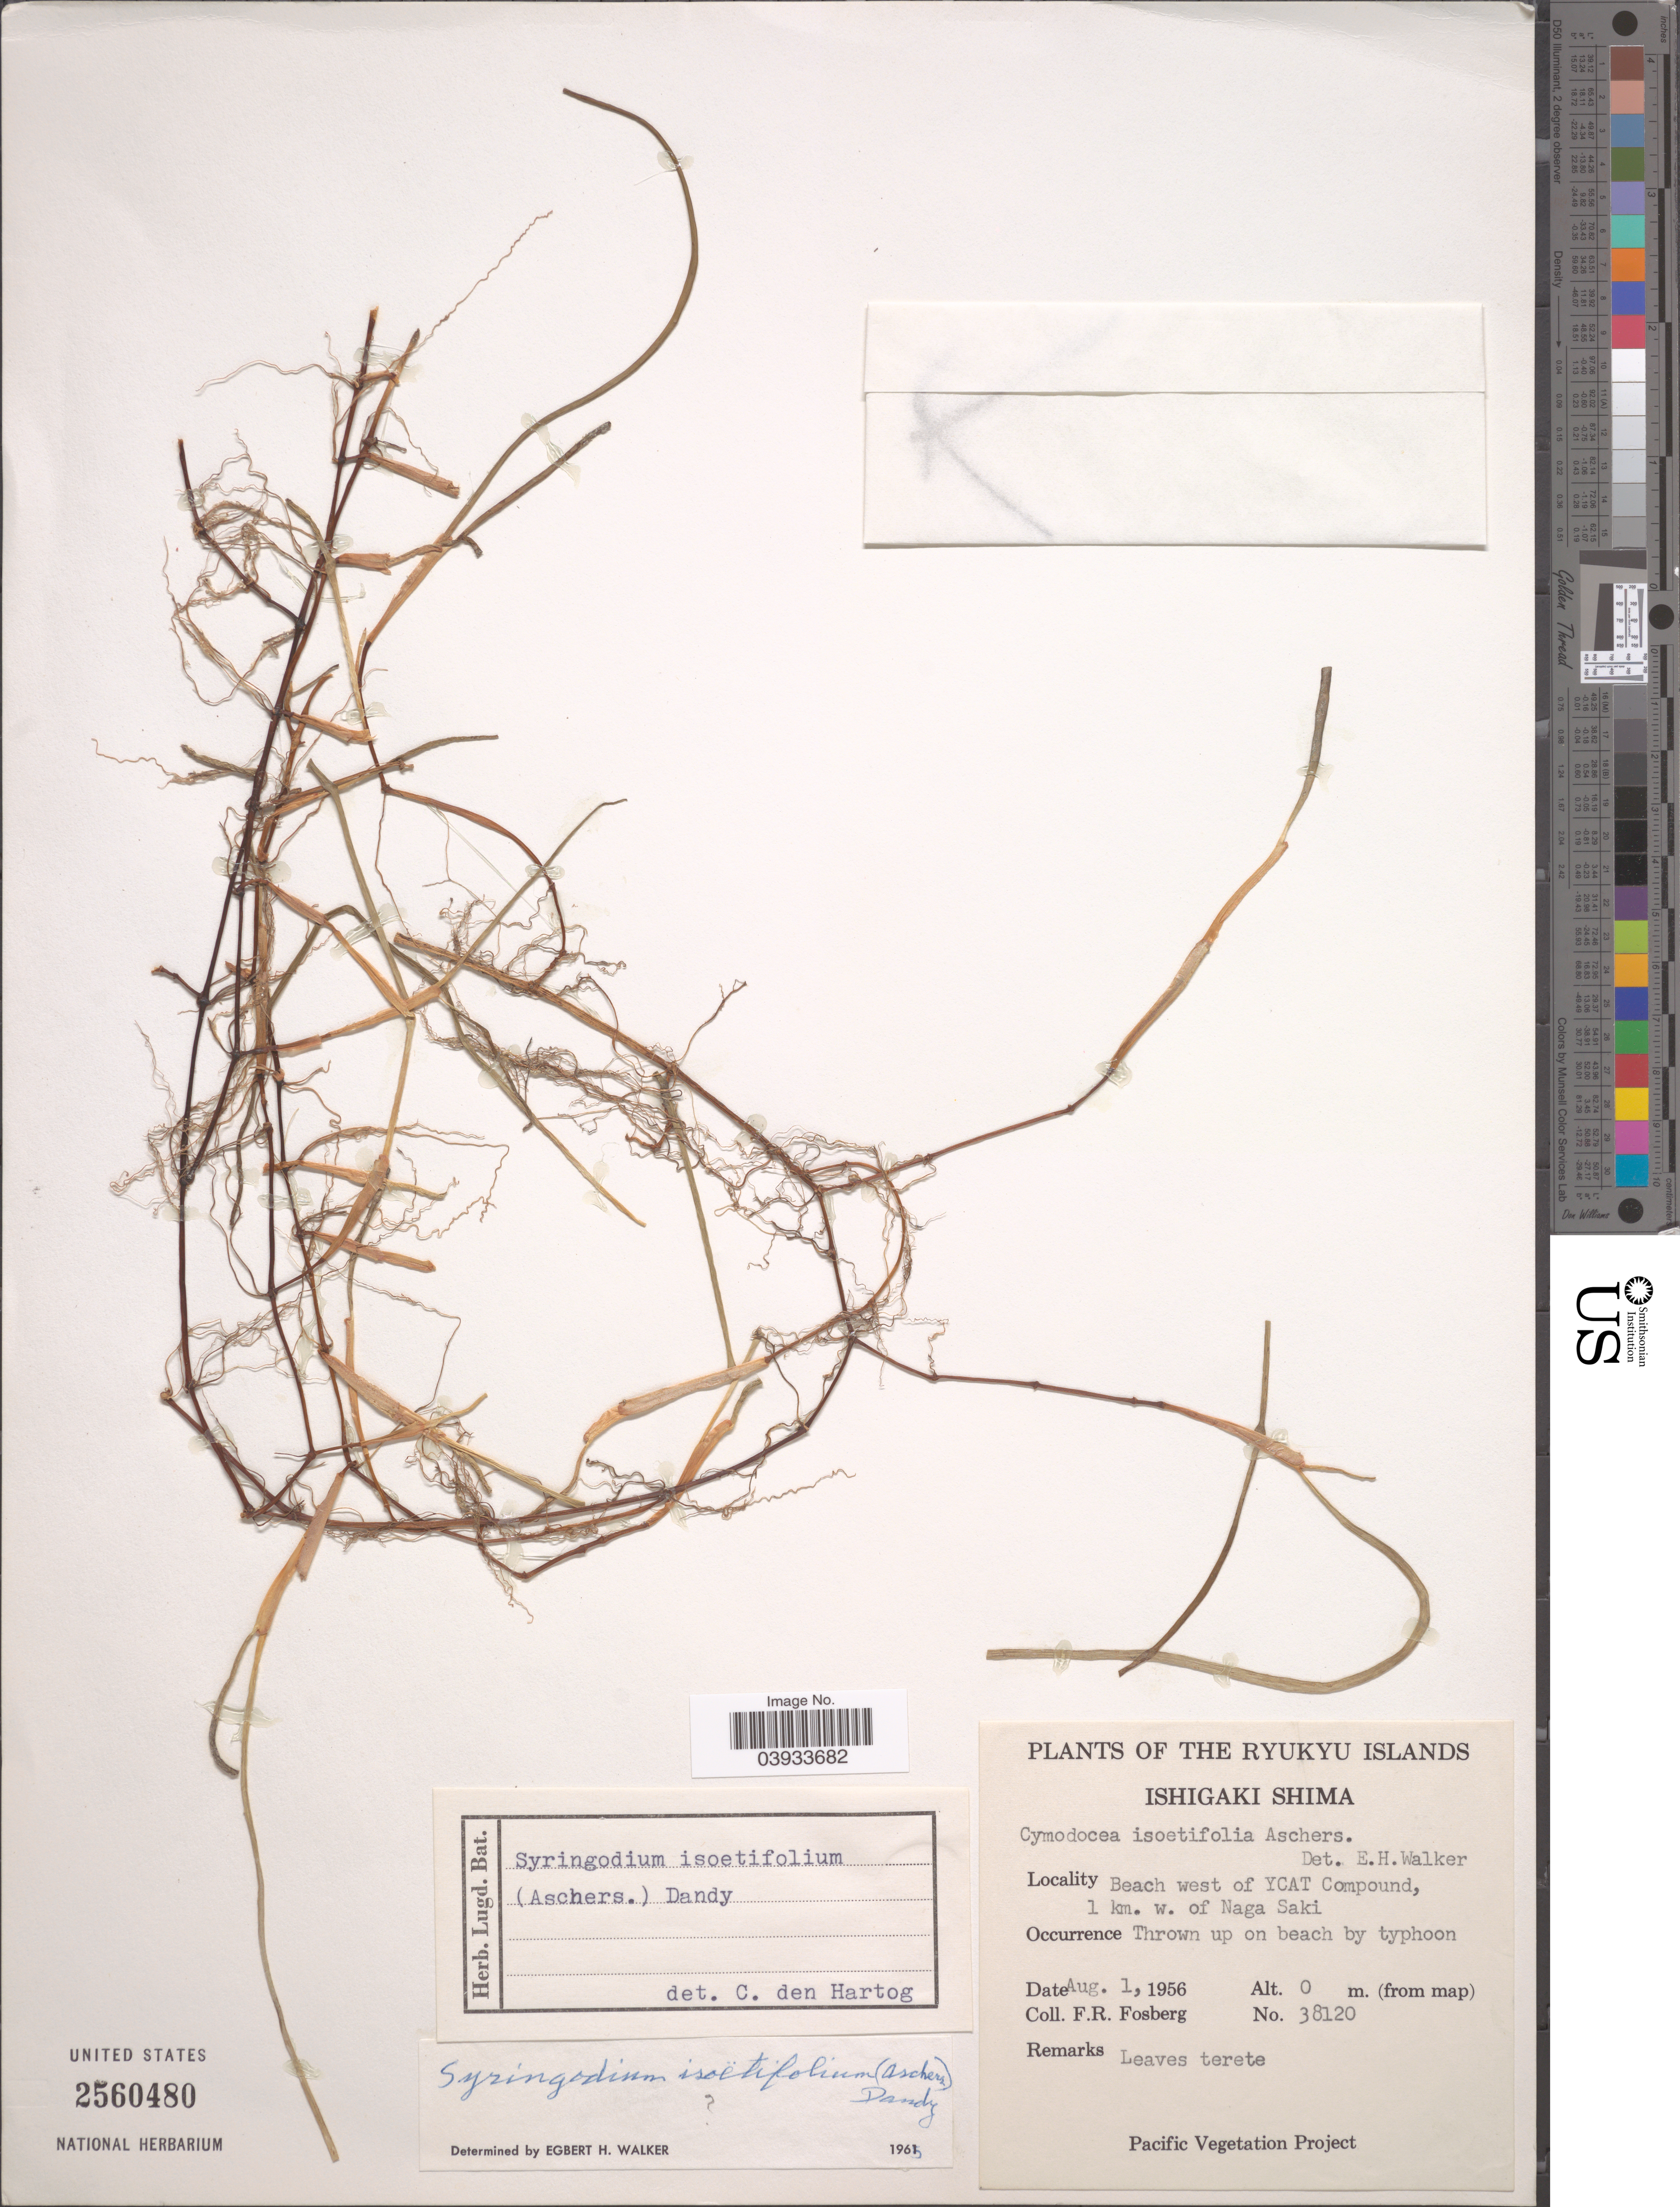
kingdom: Plantae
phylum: Tracheophyta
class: Liliopsida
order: Alismatales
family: Cymodoceaceae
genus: Syringodium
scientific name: Syringodium isoetifolium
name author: (Asch.) Dandy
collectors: F. R. Fosberg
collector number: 38120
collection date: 1956-08-01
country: Japan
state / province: Okinawa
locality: The Ryukyu Islands. Ishigaki Shima. Beach west of YCAT Compound, 1 km. w. of Naga Saki.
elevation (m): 0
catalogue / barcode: US 2560480